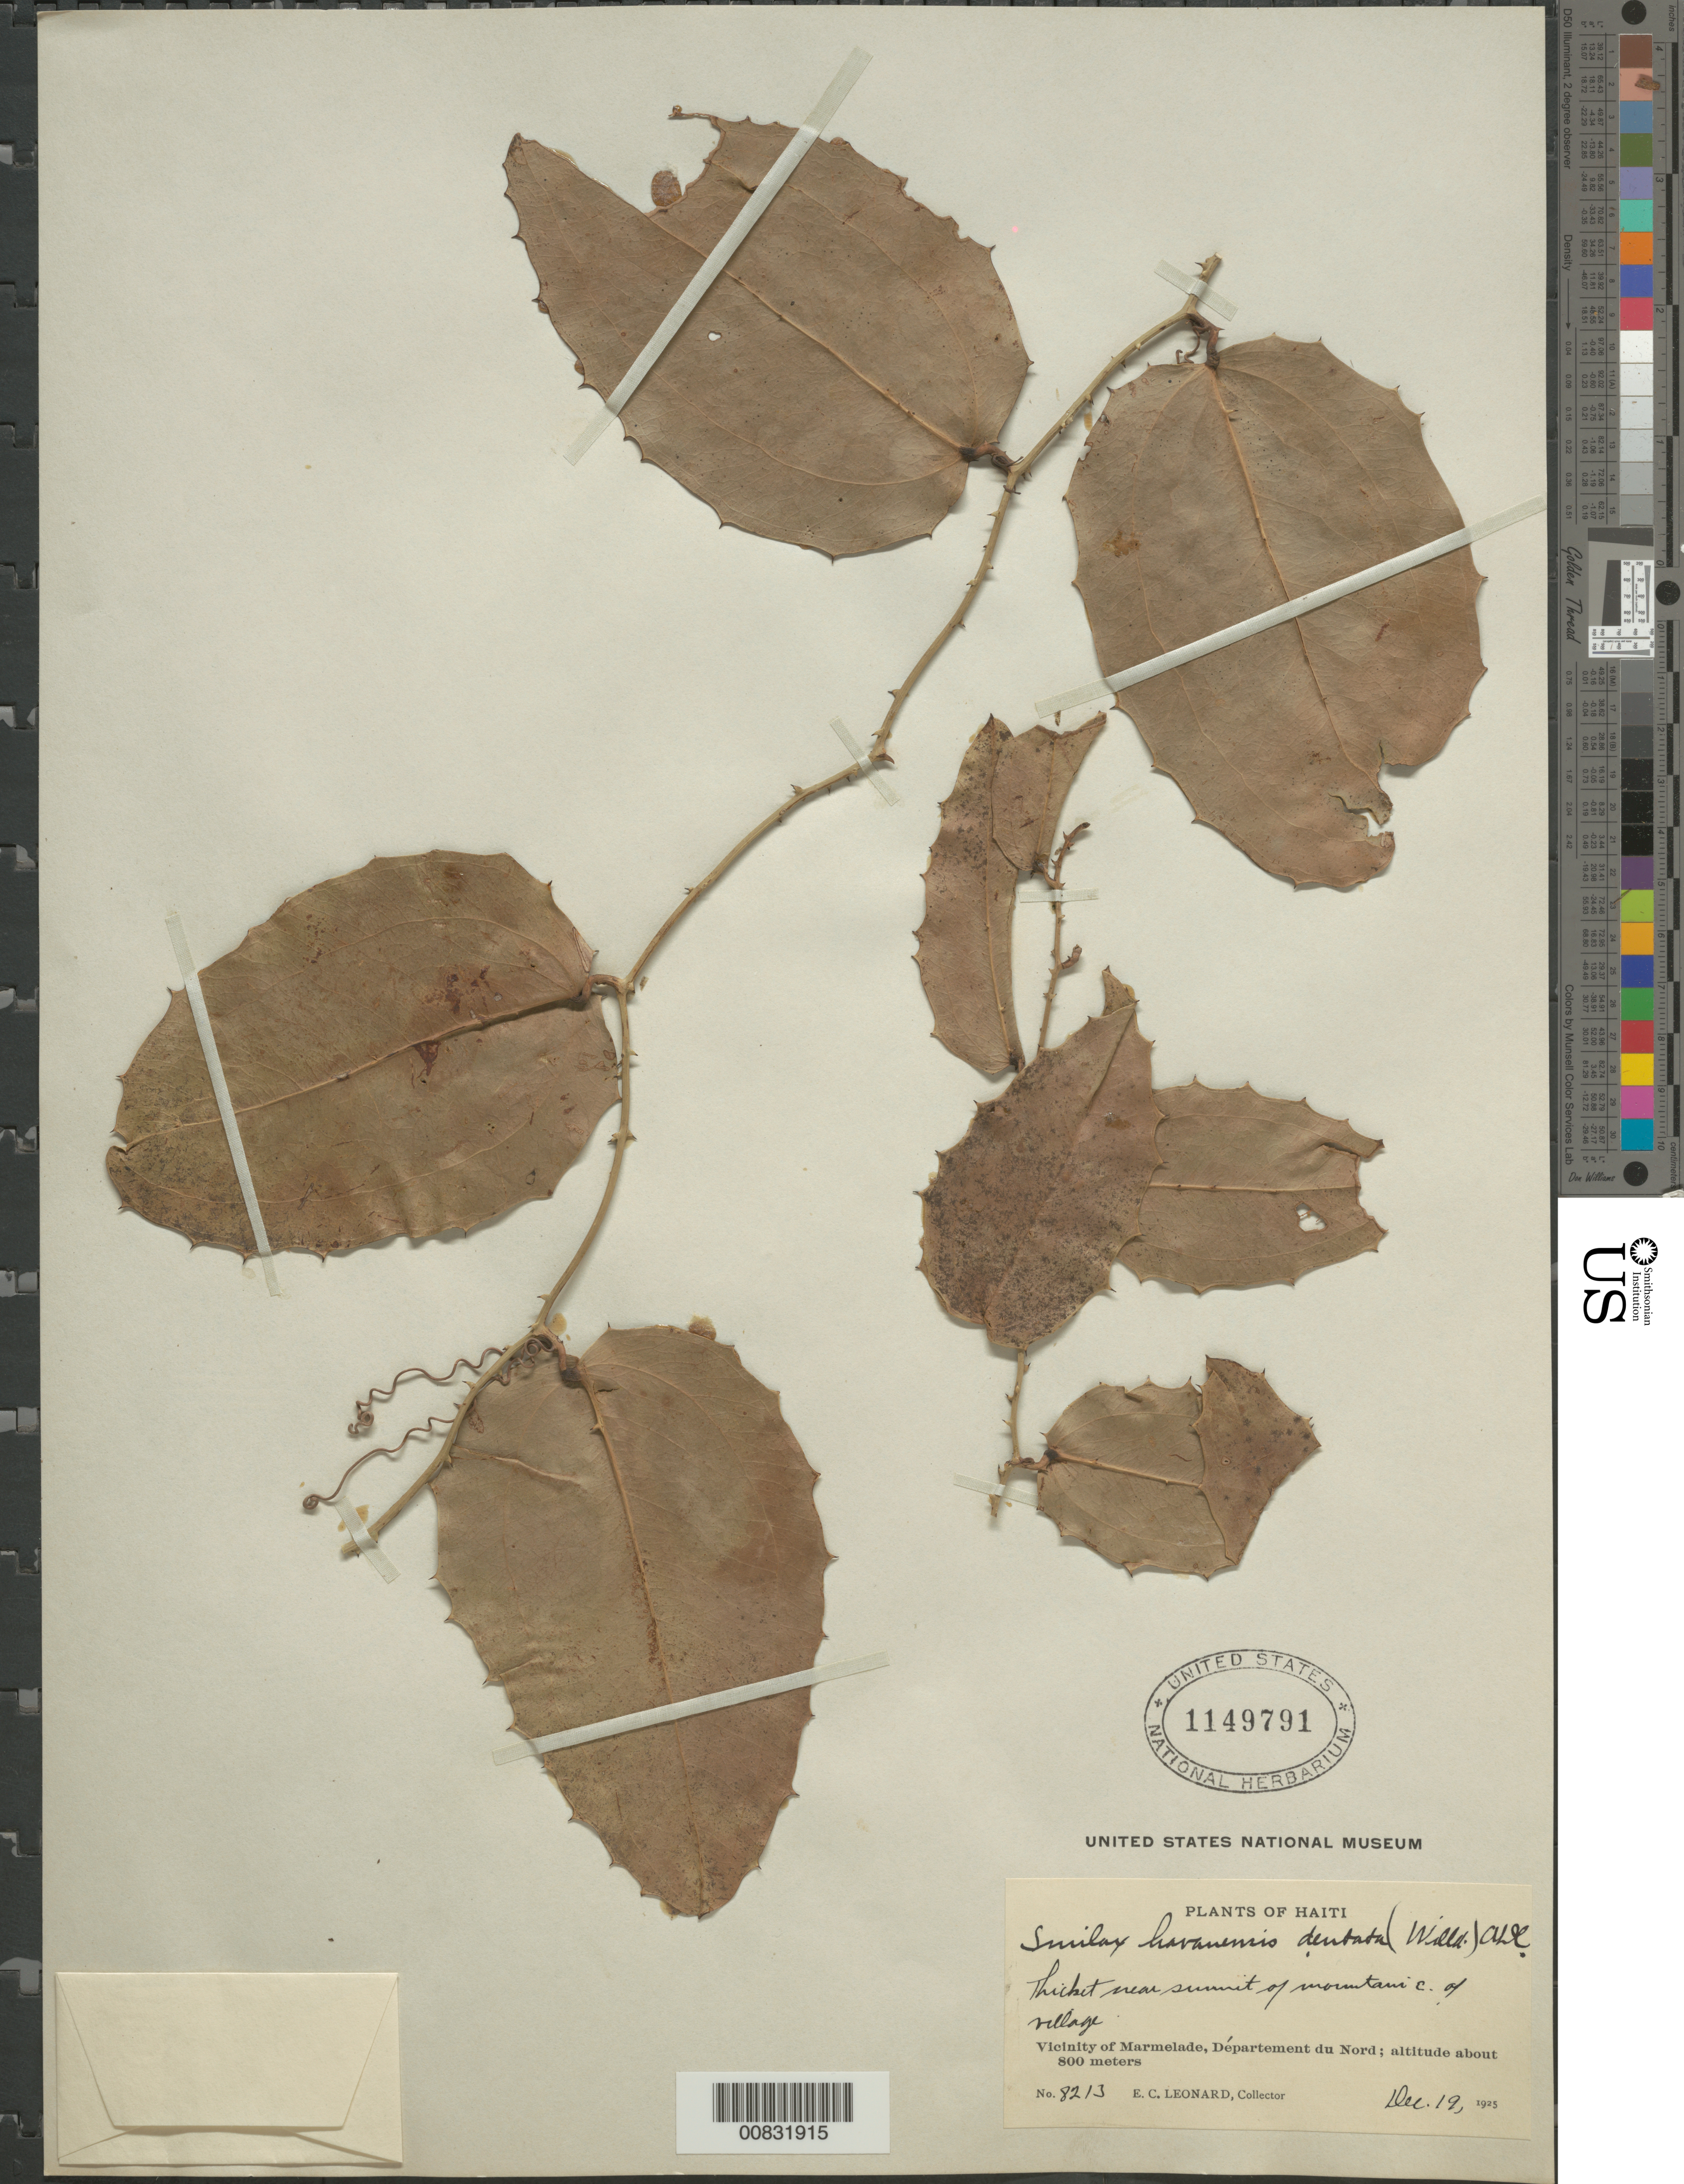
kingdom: Plantae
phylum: Tracheophyta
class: Liliopsida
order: Liliales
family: Smilacaceae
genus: Smilax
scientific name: Smilax coriacea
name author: Spreng.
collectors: E. C. Leonard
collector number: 8213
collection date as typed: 19 Dec 1925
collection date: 1925-12-19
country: Haiti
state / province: Nord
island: Hispaniola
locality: Vicinity of Marmelade. Mountain E of village.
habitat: Thicket near summit of mountain.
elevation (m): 800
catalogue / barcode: US 1149791